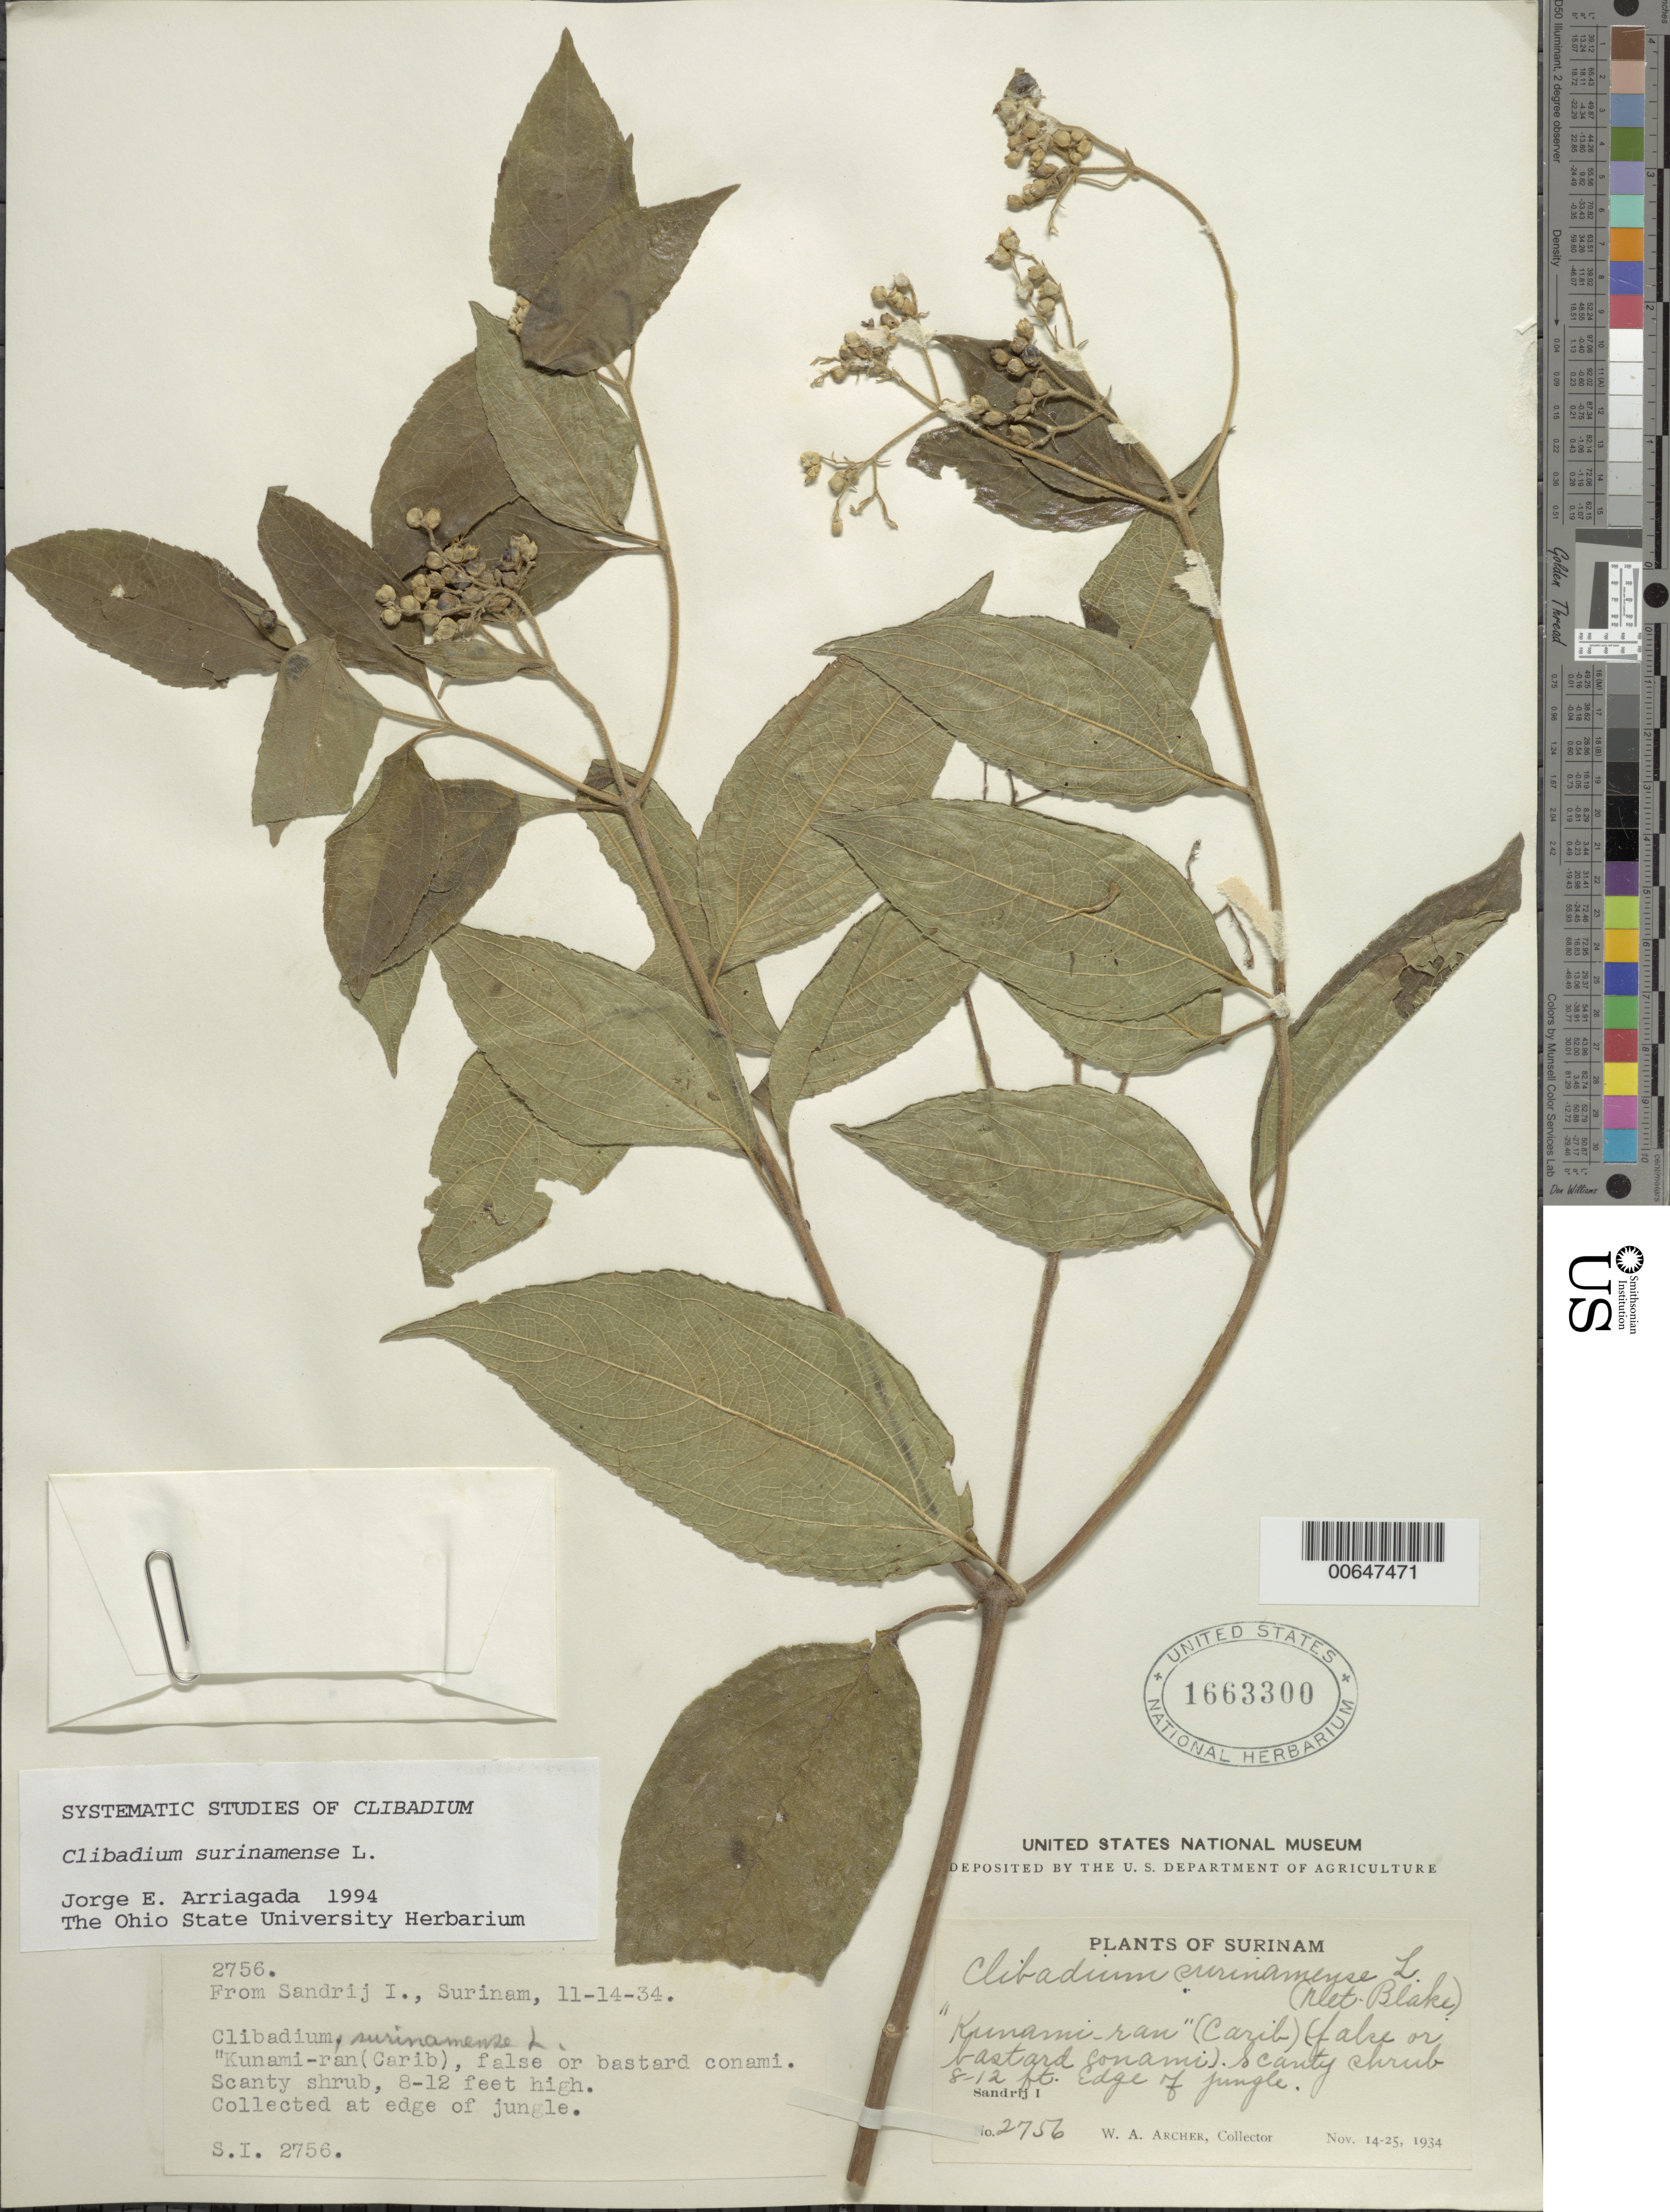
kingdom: Plantae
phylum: Tracheophyta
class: Magnoliopsida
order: Asterales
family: Asteraceae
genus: Clibadium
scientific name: Clibadium surinamense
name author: L.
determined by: Arriagada, J. E.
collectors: W. A. Archer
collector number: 2756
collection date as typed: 14-Nov-34 to 25-Nov-34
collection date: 1934-11-14/1934-11-25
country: Suriname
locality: Zanderij I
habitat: Edge of jungle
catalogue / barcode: US 1663300